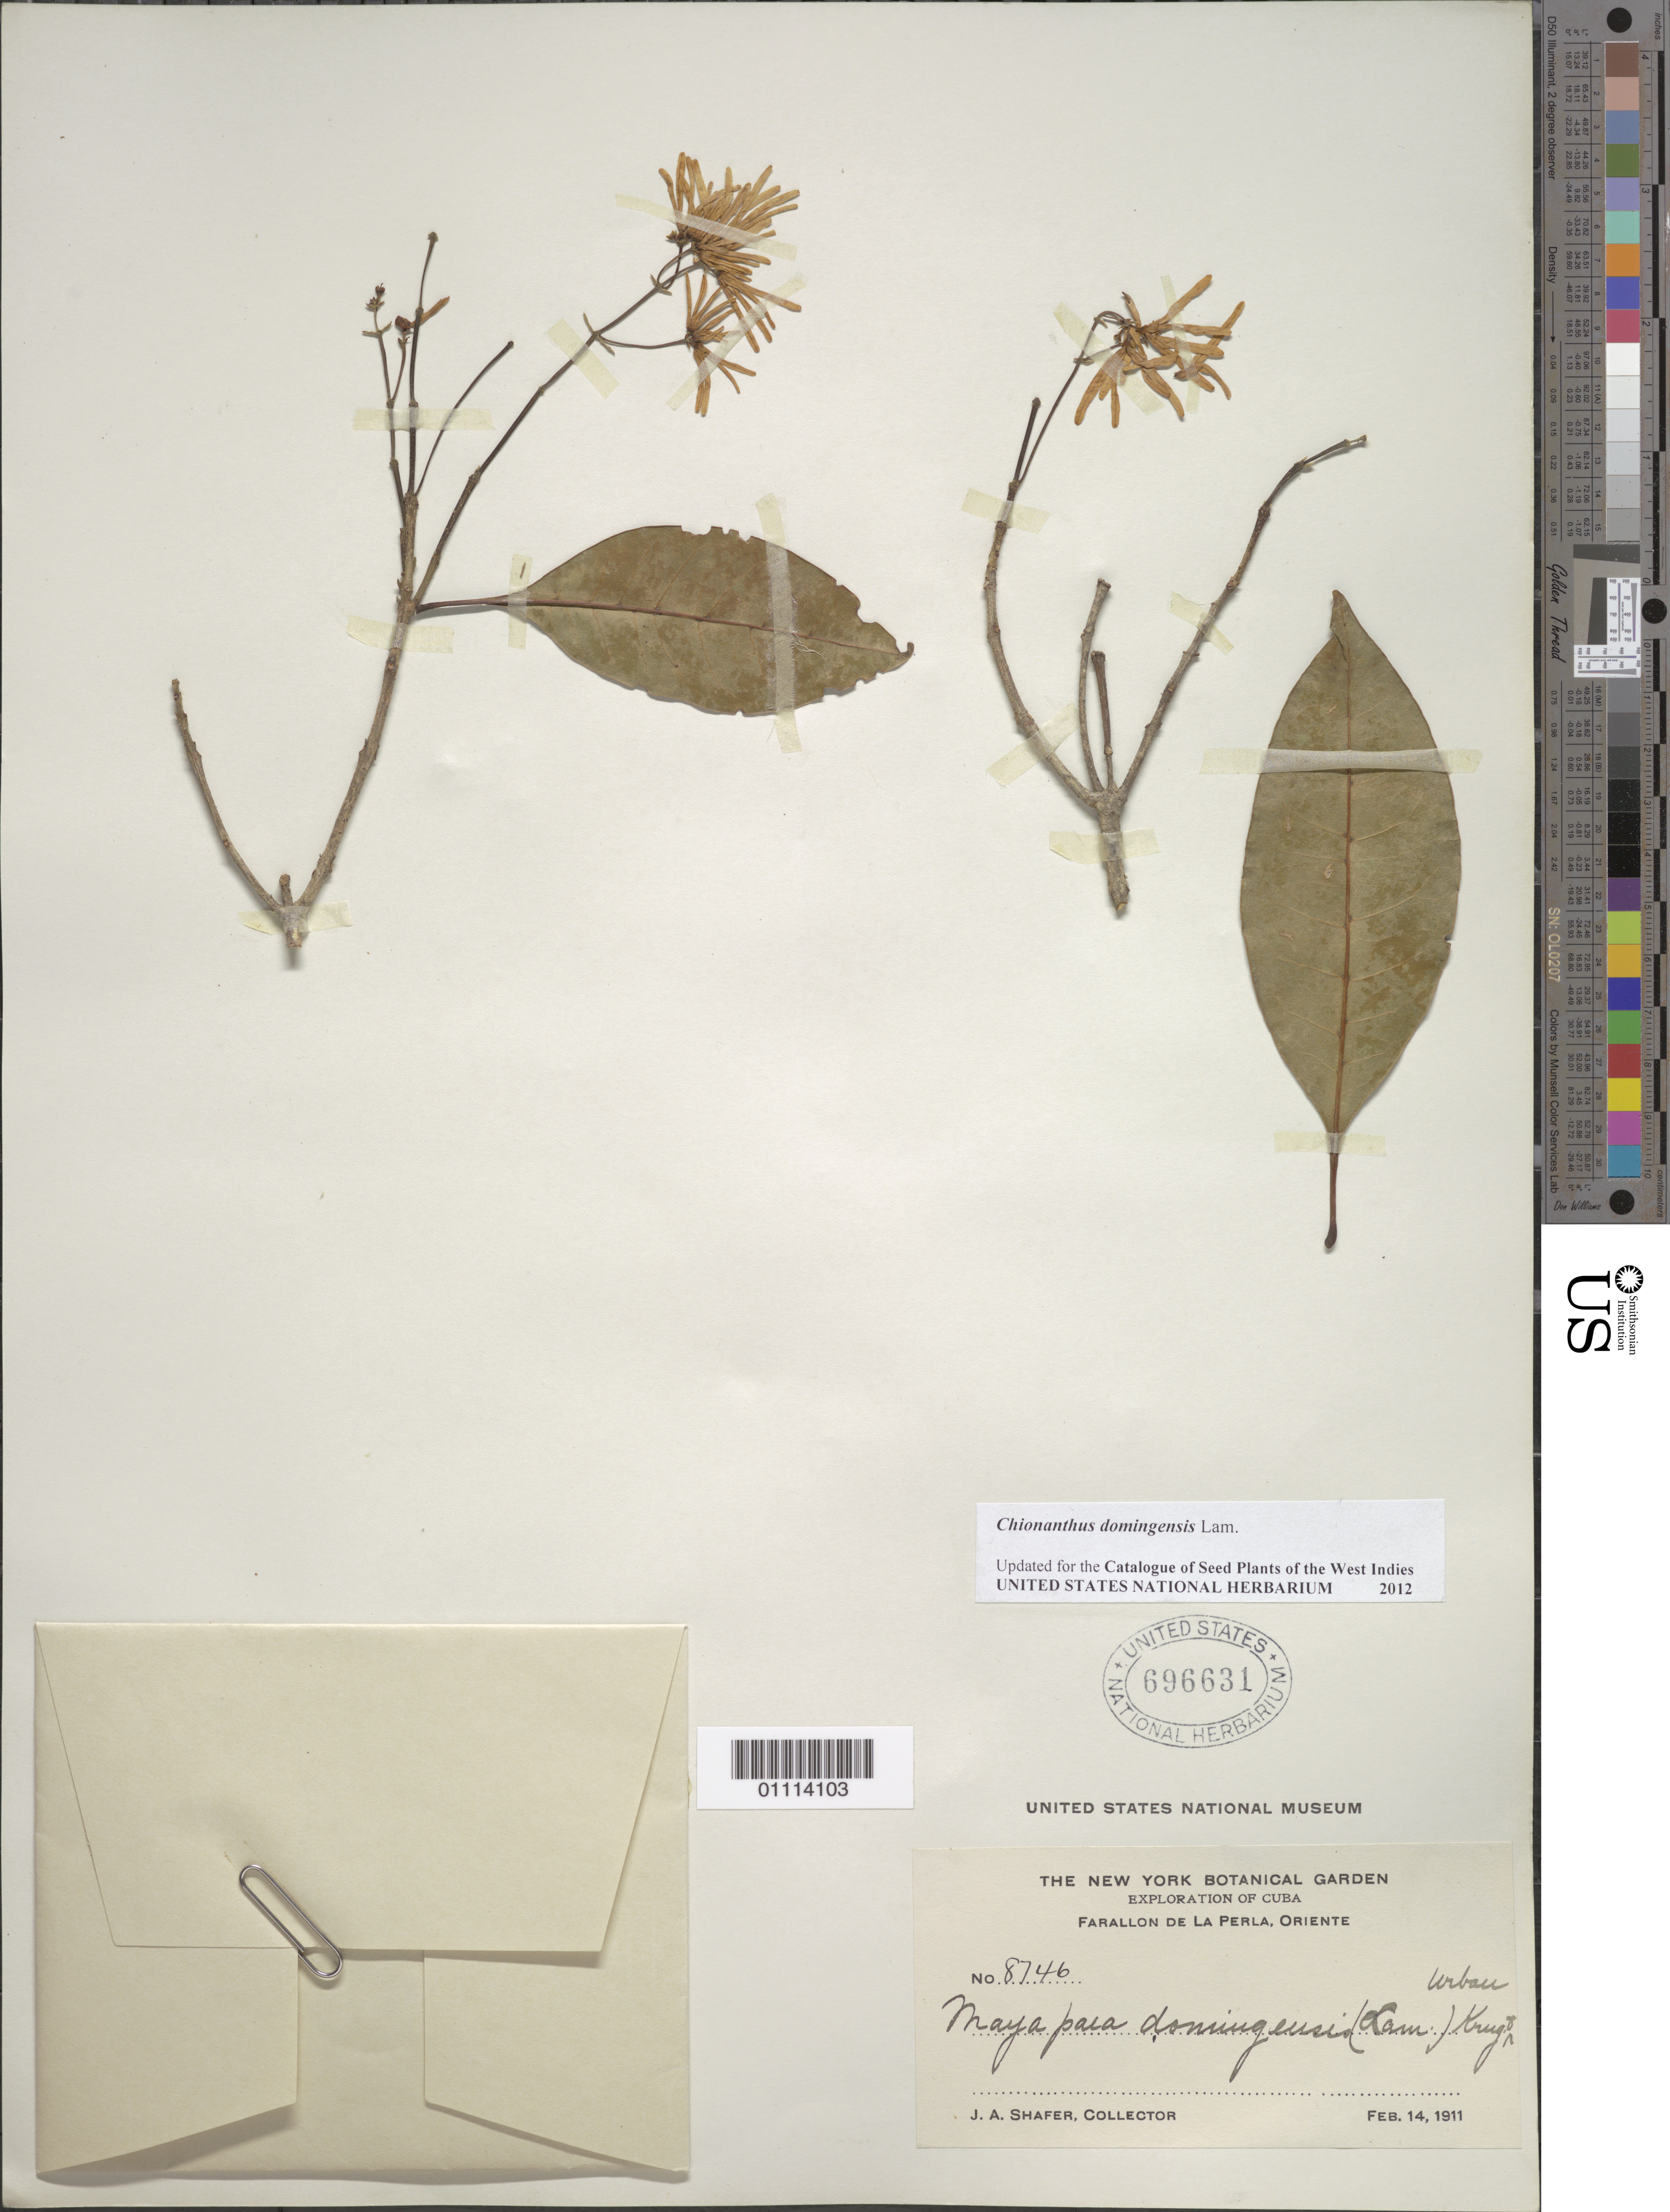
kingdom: Plantae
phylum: Tracheophyta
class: Magnoliopsida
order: Lamiales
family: Oleaceae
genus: Linociera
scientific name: Linociera domingensis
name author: (Lam.) Knobl.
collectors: J. A. Shafer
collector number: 8746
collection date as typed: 14 Feb 1911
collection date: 1911-02-14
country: Cuba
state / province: Matanzas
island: Cuba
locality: Farallon de La Perla, Oriente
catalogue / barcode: US 696631